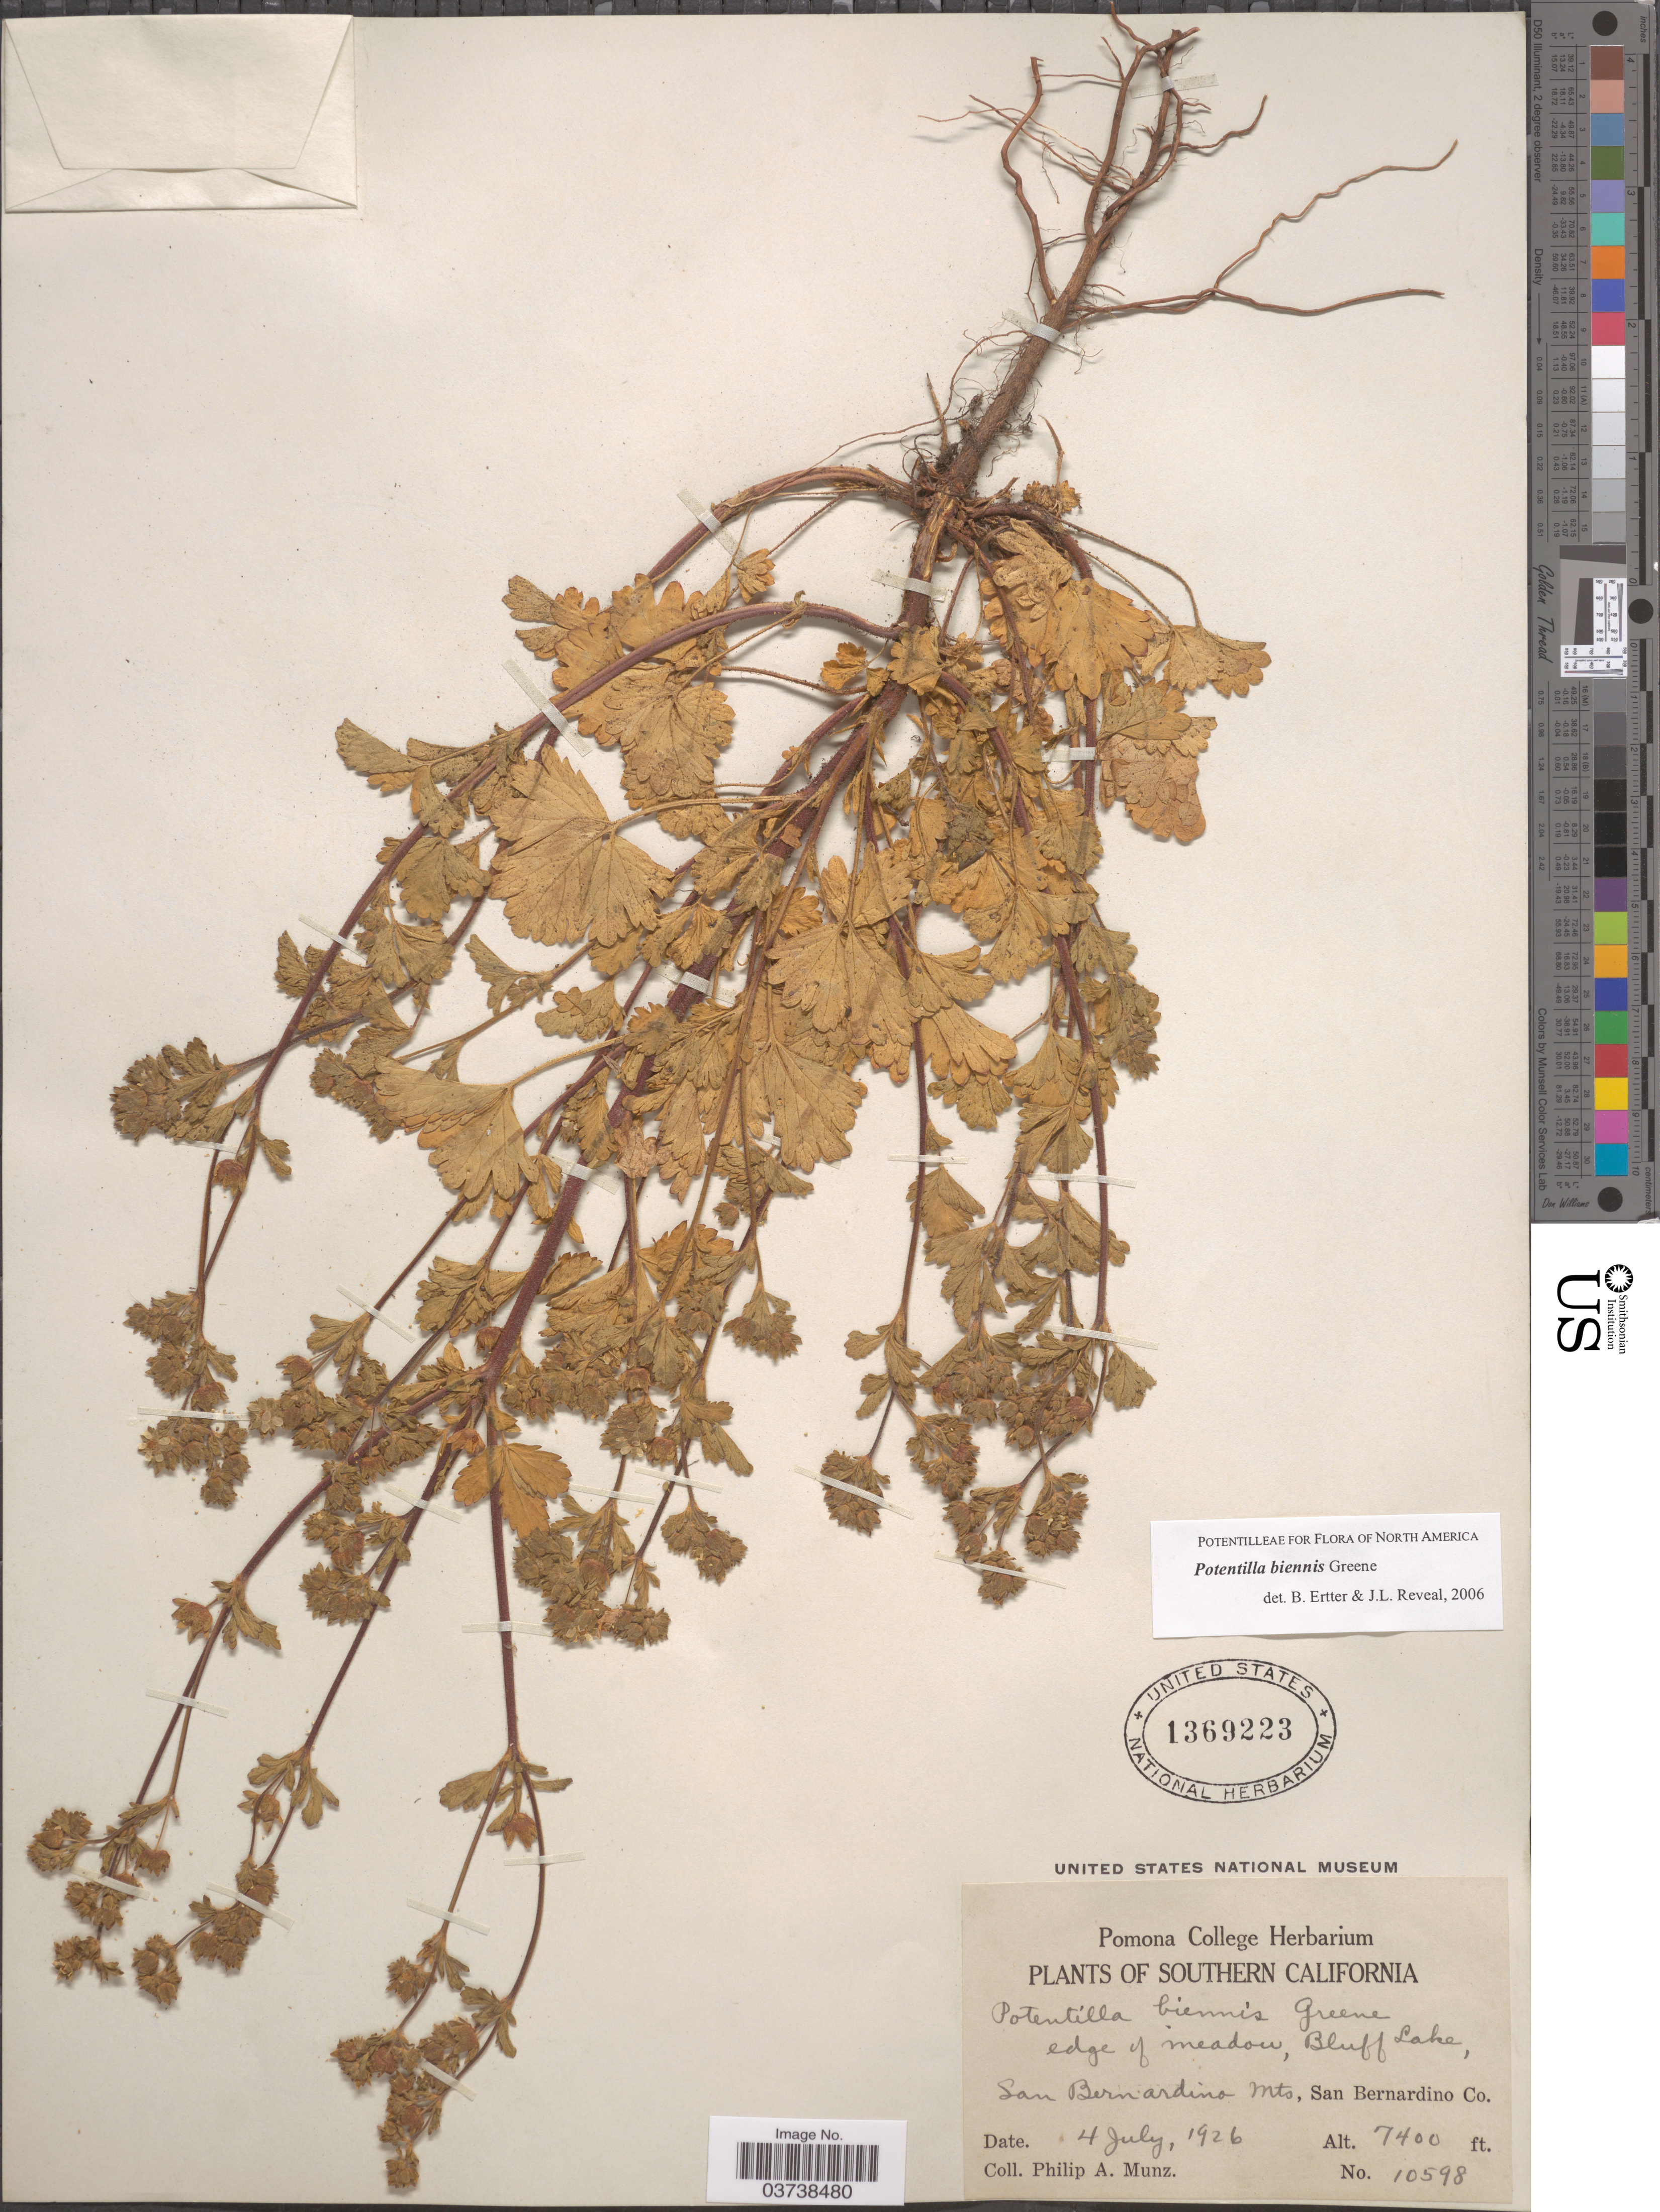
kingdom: Plantae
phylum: Tracheophyta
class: Magnoliopsida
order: Rosales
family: Rosaceae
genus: Potentilla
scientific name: Potentilla biennis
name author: Greene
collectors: P. A. Munz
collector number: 10598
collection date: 1926-07-04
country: United States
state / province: California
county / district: San Bernardino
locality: Southern California. Edge of meadow, Bluff Lake, San Bernardino Mts, San Bernardino Co.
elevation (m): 2256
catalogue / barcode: US 1369223